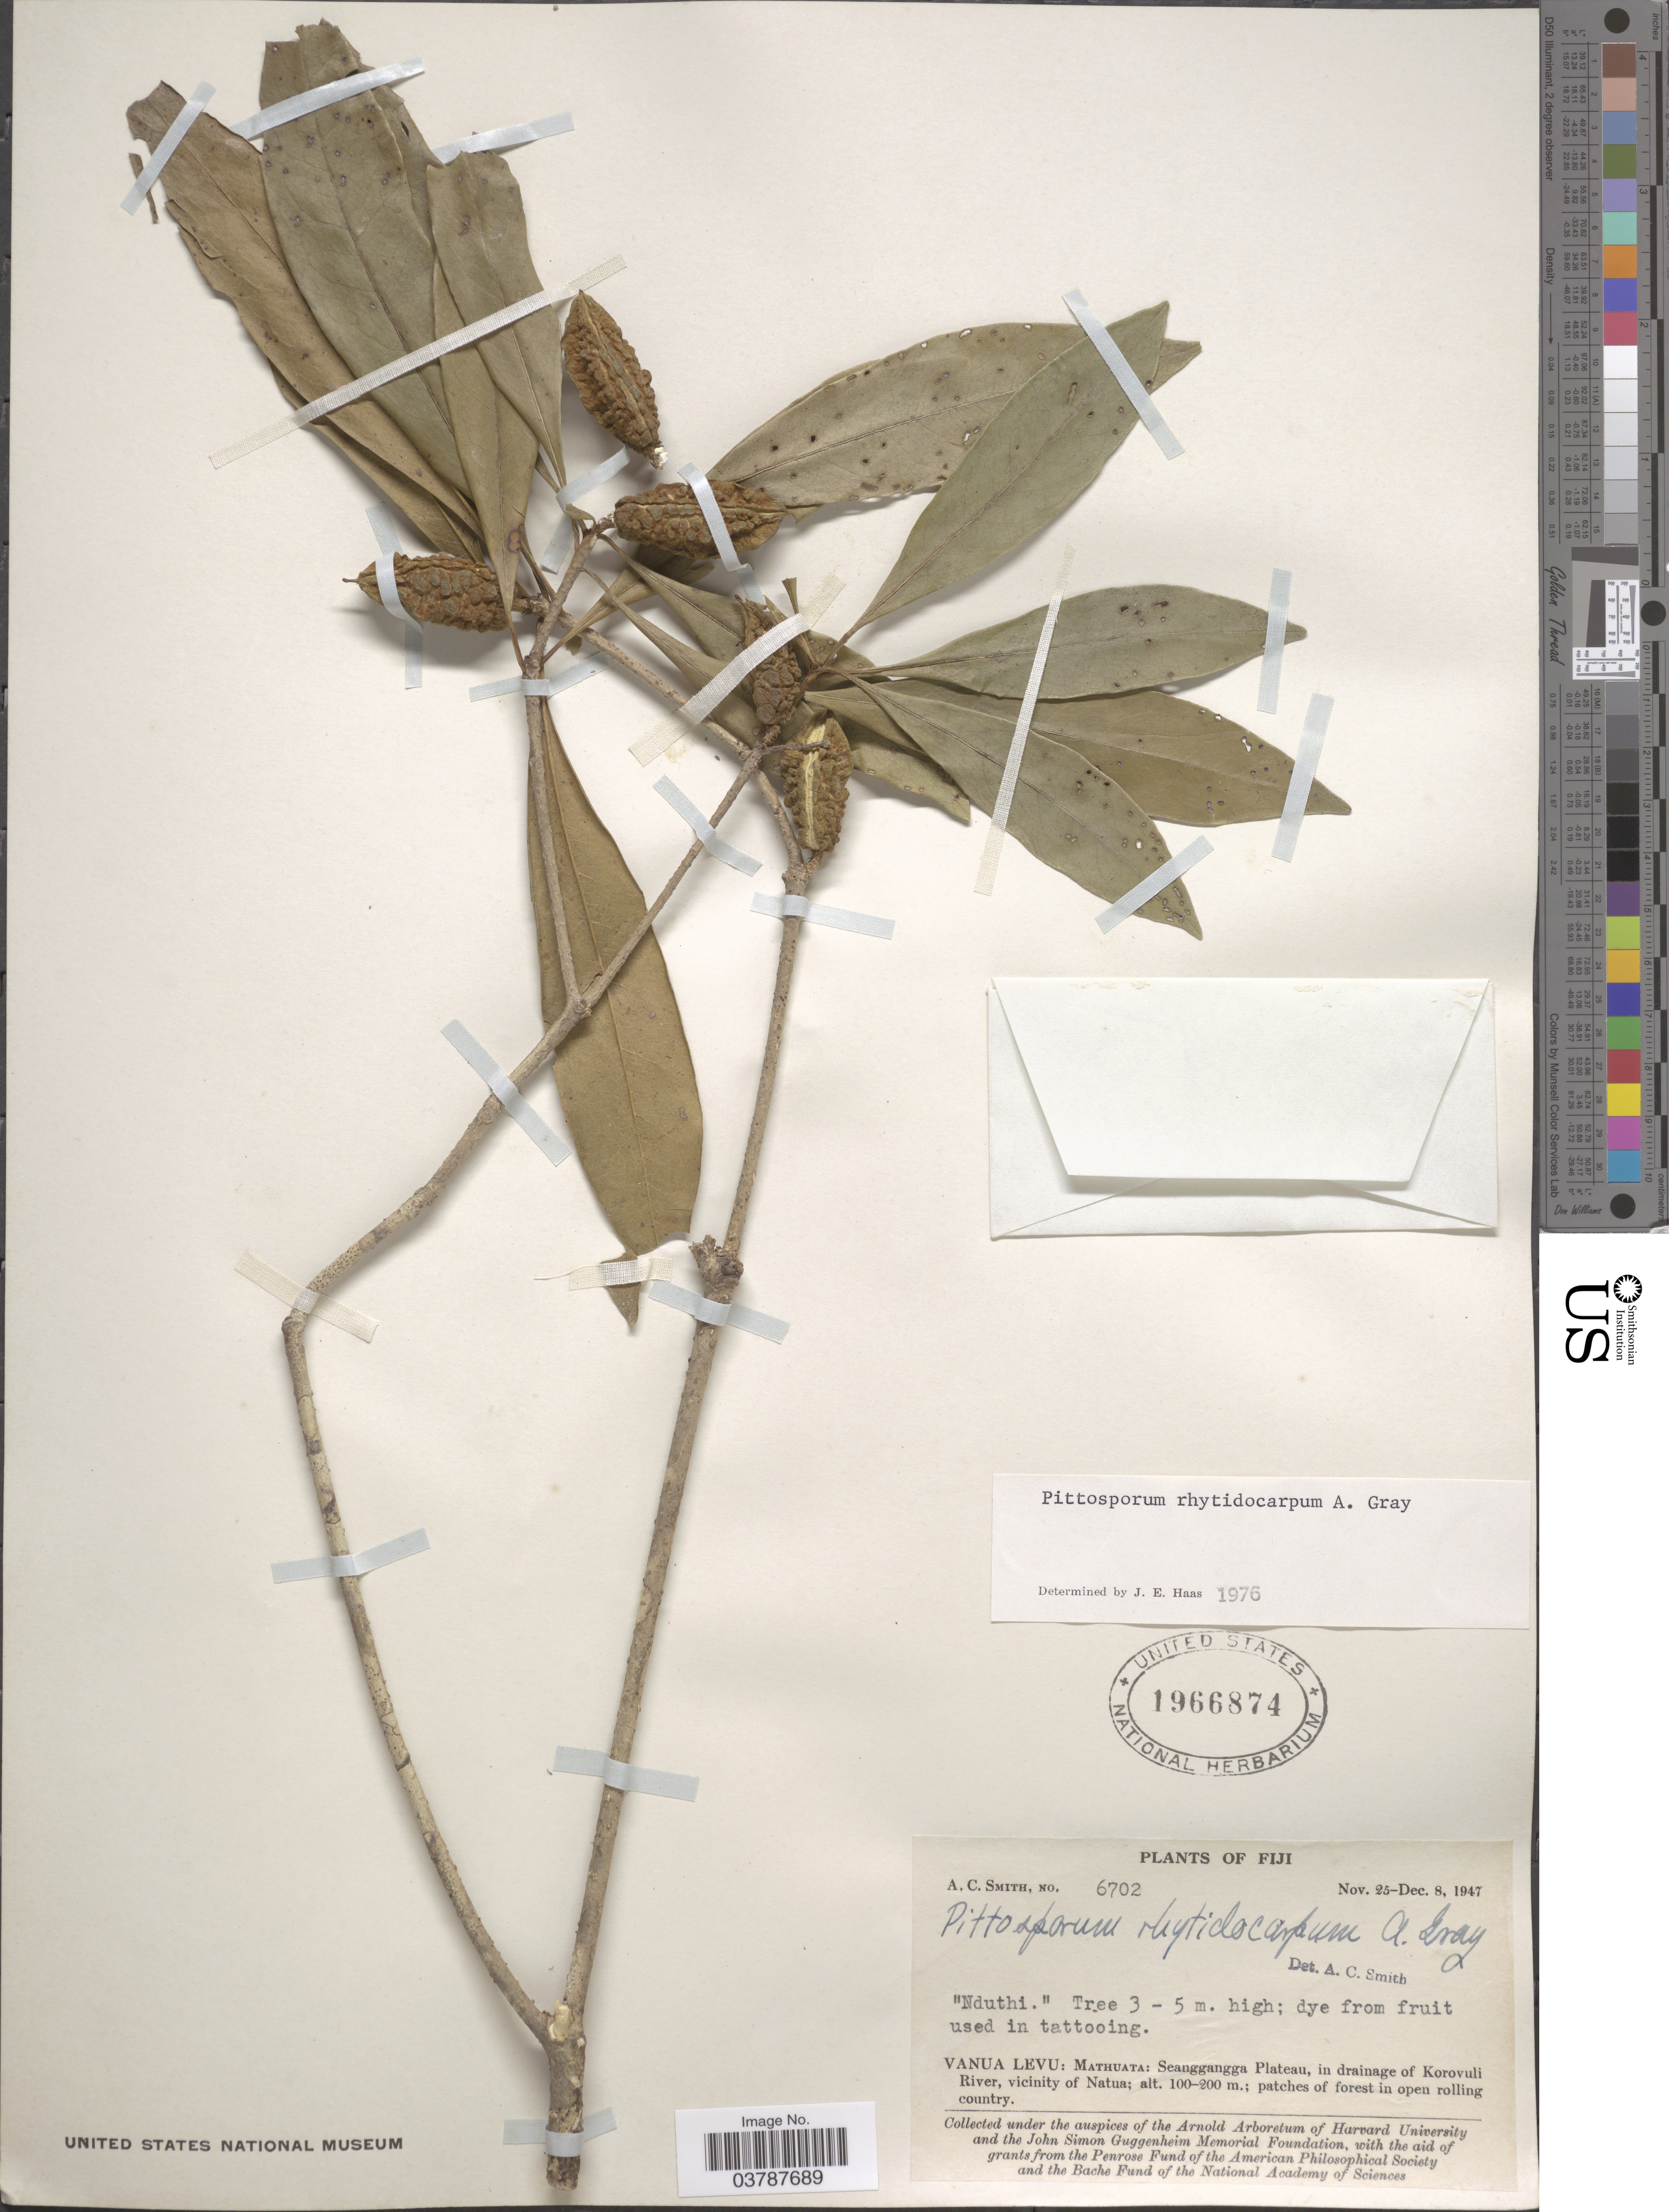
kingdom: Plantae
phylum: Tracheophyta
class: Magnoliopsida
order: Apiales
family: Pittosporaceae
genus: Pittosporum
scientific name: Pittosporum rhytidocarpum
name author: A. Gray in Wilkes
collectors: A. C. Smith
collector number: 6702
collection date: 1947-11-25/1947-12-08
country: Fiji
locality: Vanua Levu: Mathuata: Seanggangga Plateau, in drainage of Korovuli River, vicinity of Natua.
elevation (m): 100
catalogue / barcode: US 1966874